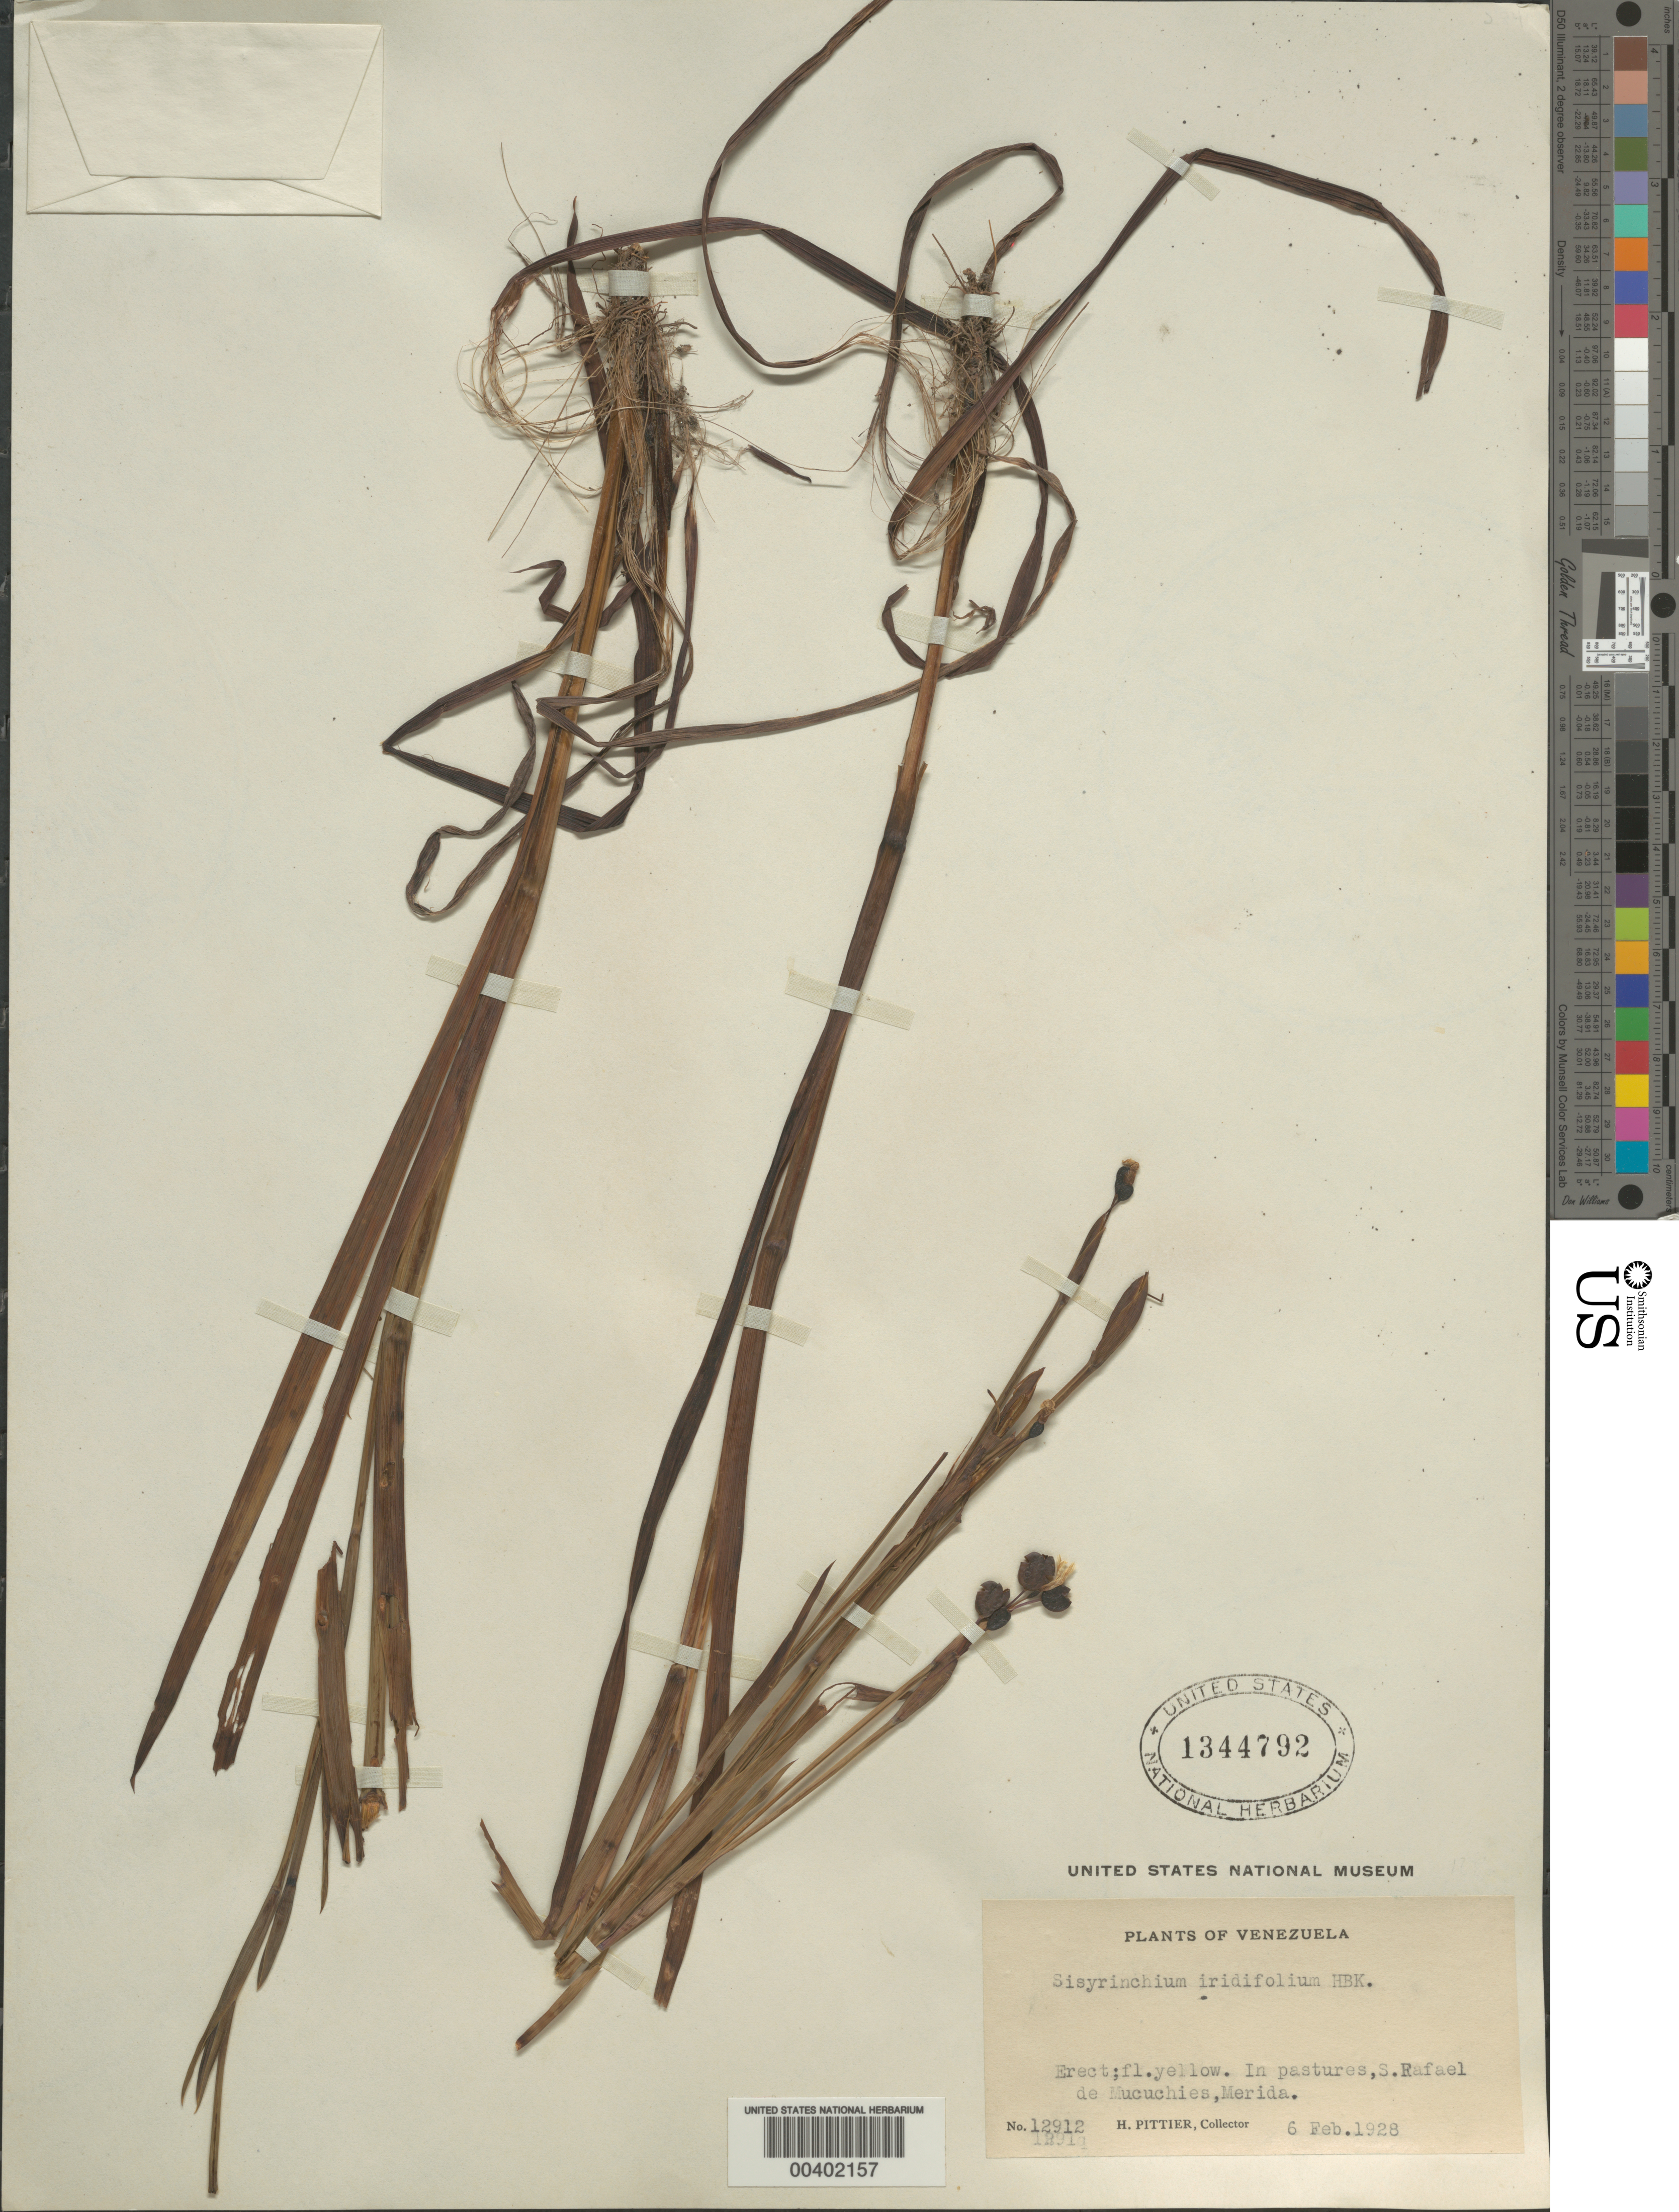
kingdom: Plantae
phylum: Tracheophyta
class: Liliopsida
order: Asparagales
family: Iridaceae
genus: Sisyrinchium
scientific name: Sisyrinchium iridifolium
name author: Kunth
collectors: H. F. Pittier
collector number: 12912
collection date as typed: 06 Feb 1928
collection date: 1928-02-06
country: Venezuela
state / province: Mérida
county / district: Rangel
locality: San Rafael de Mucuchies s San Rafael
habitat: In pastures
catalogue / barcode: US 1344792